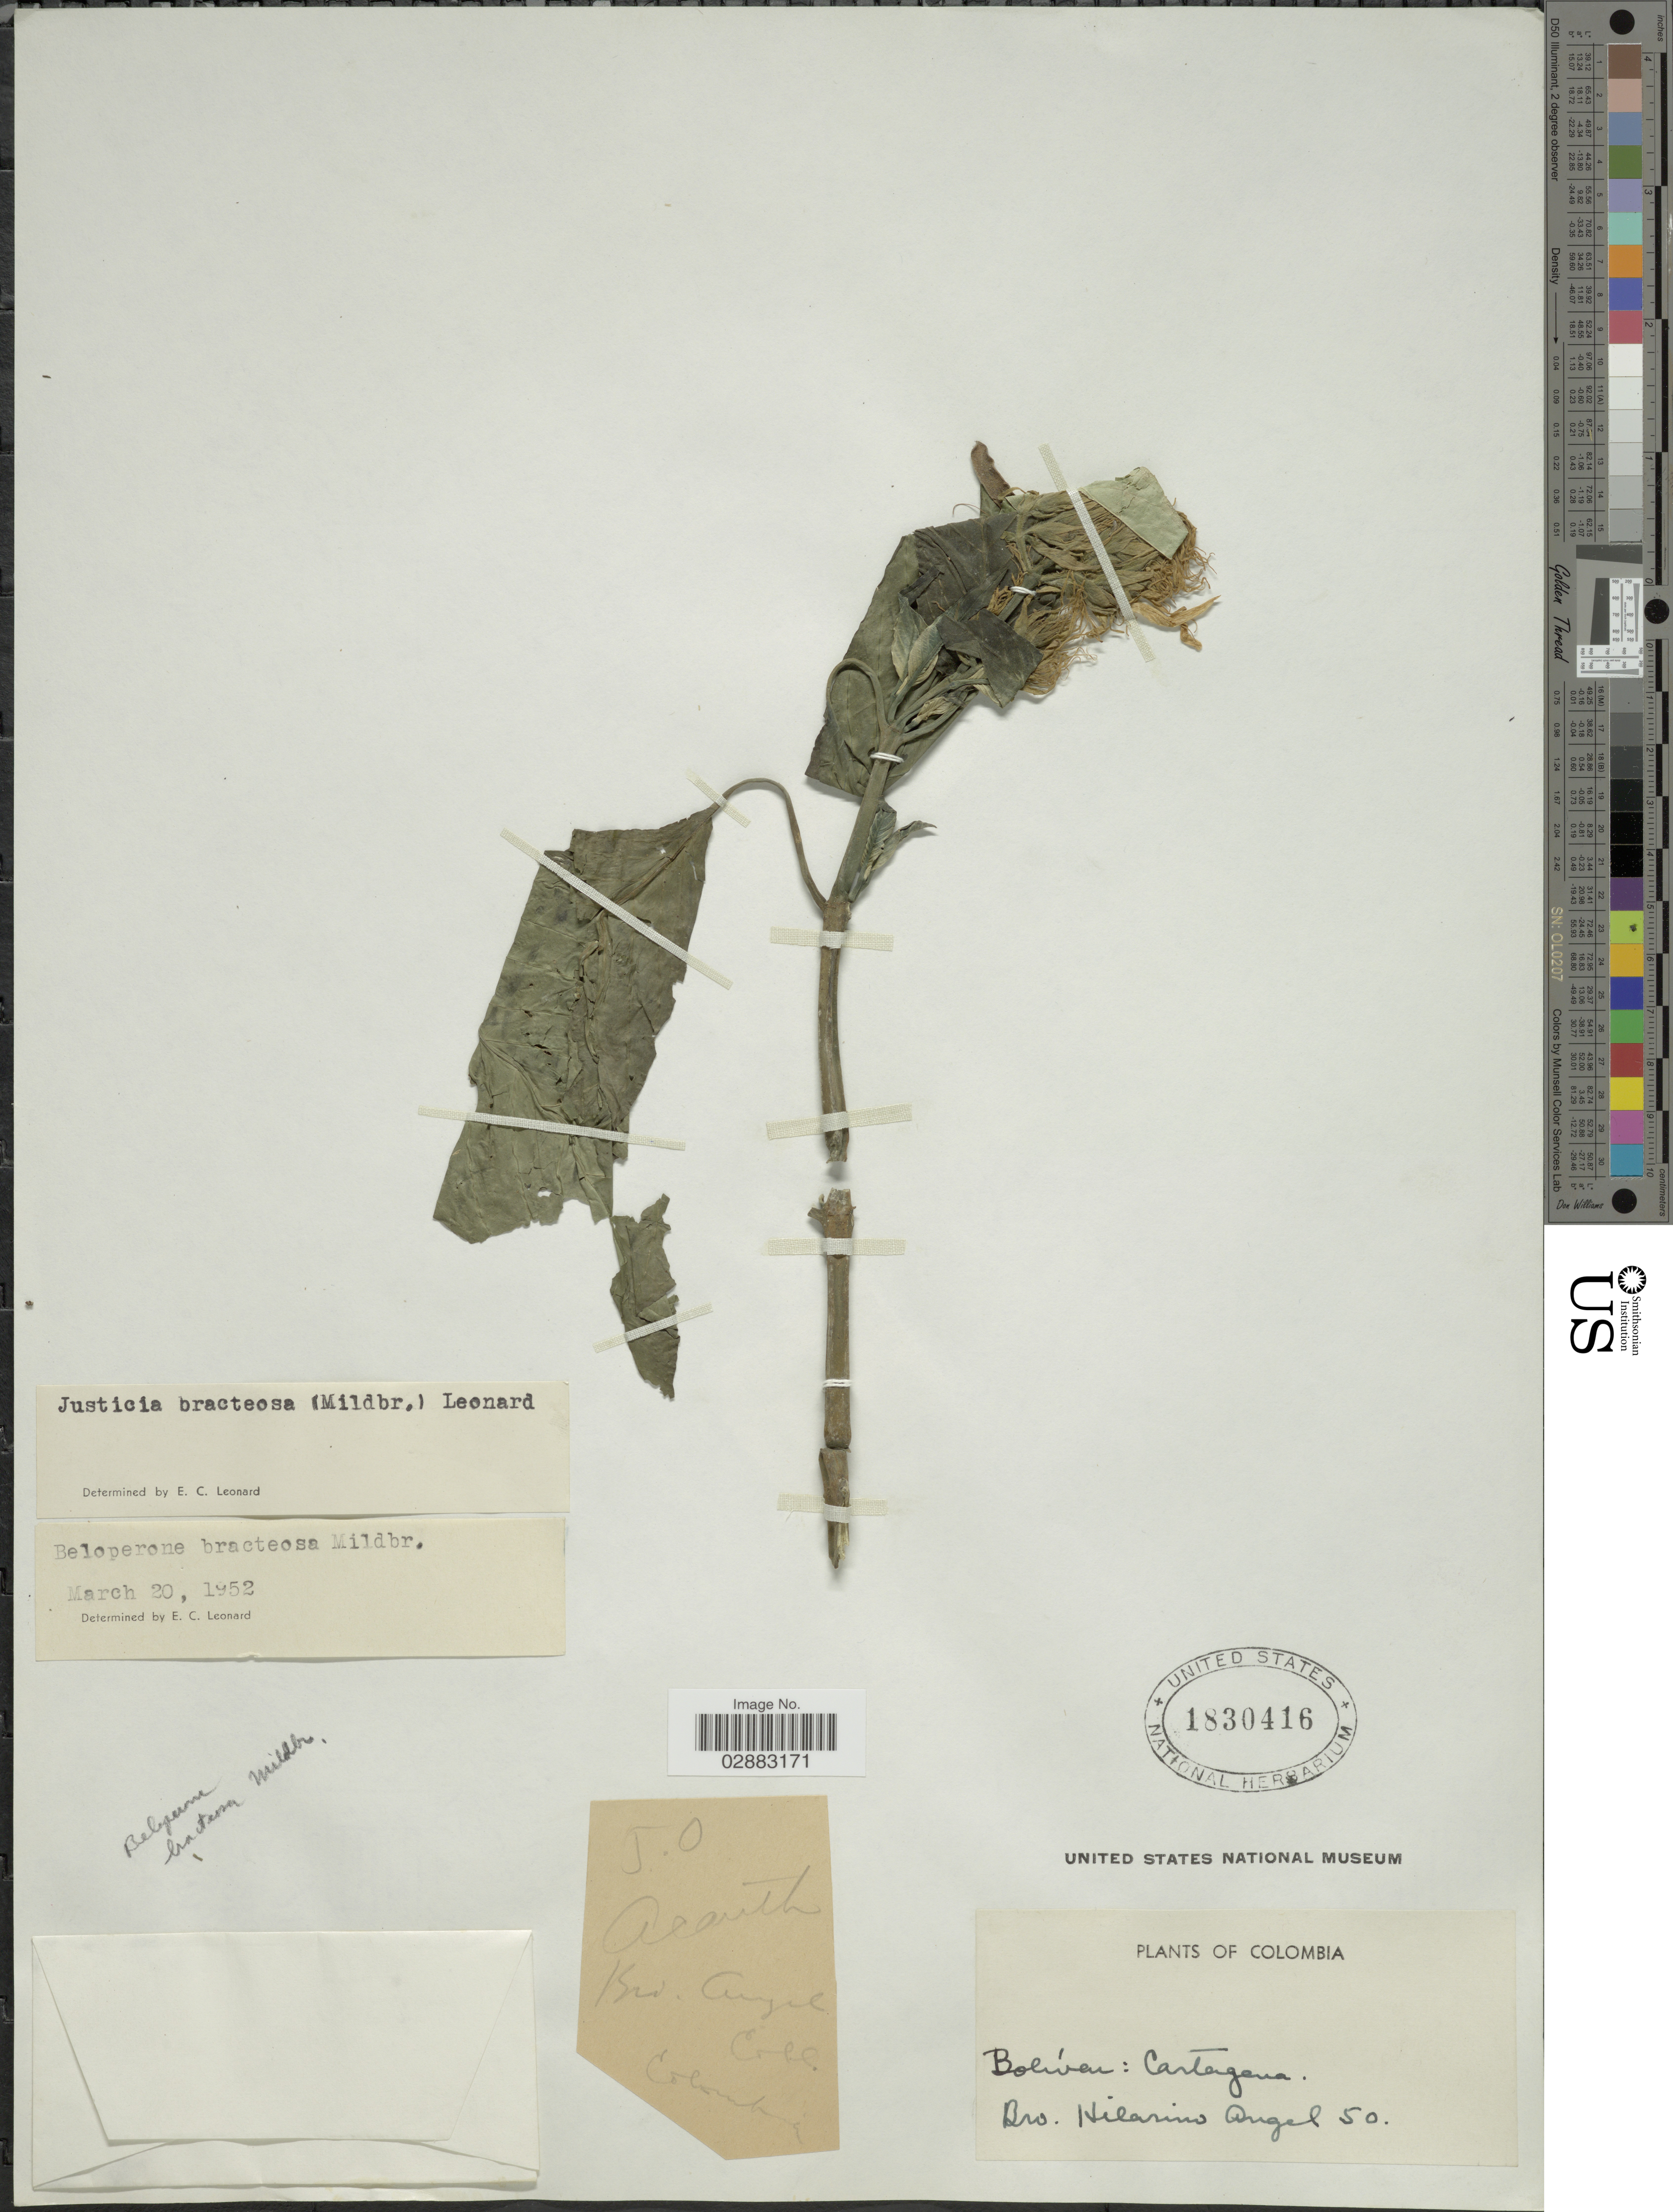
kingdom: Plantae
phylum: Tracheophyta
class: Magnoliopsida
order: Lamiales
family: Acanthaceae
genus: Beloperone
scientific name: Beloperone bracteosa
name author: Mildbr.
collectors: H. Angel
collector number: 50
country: Colombia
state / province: Bolívar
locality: Cartagena.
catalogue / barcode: US 1830416